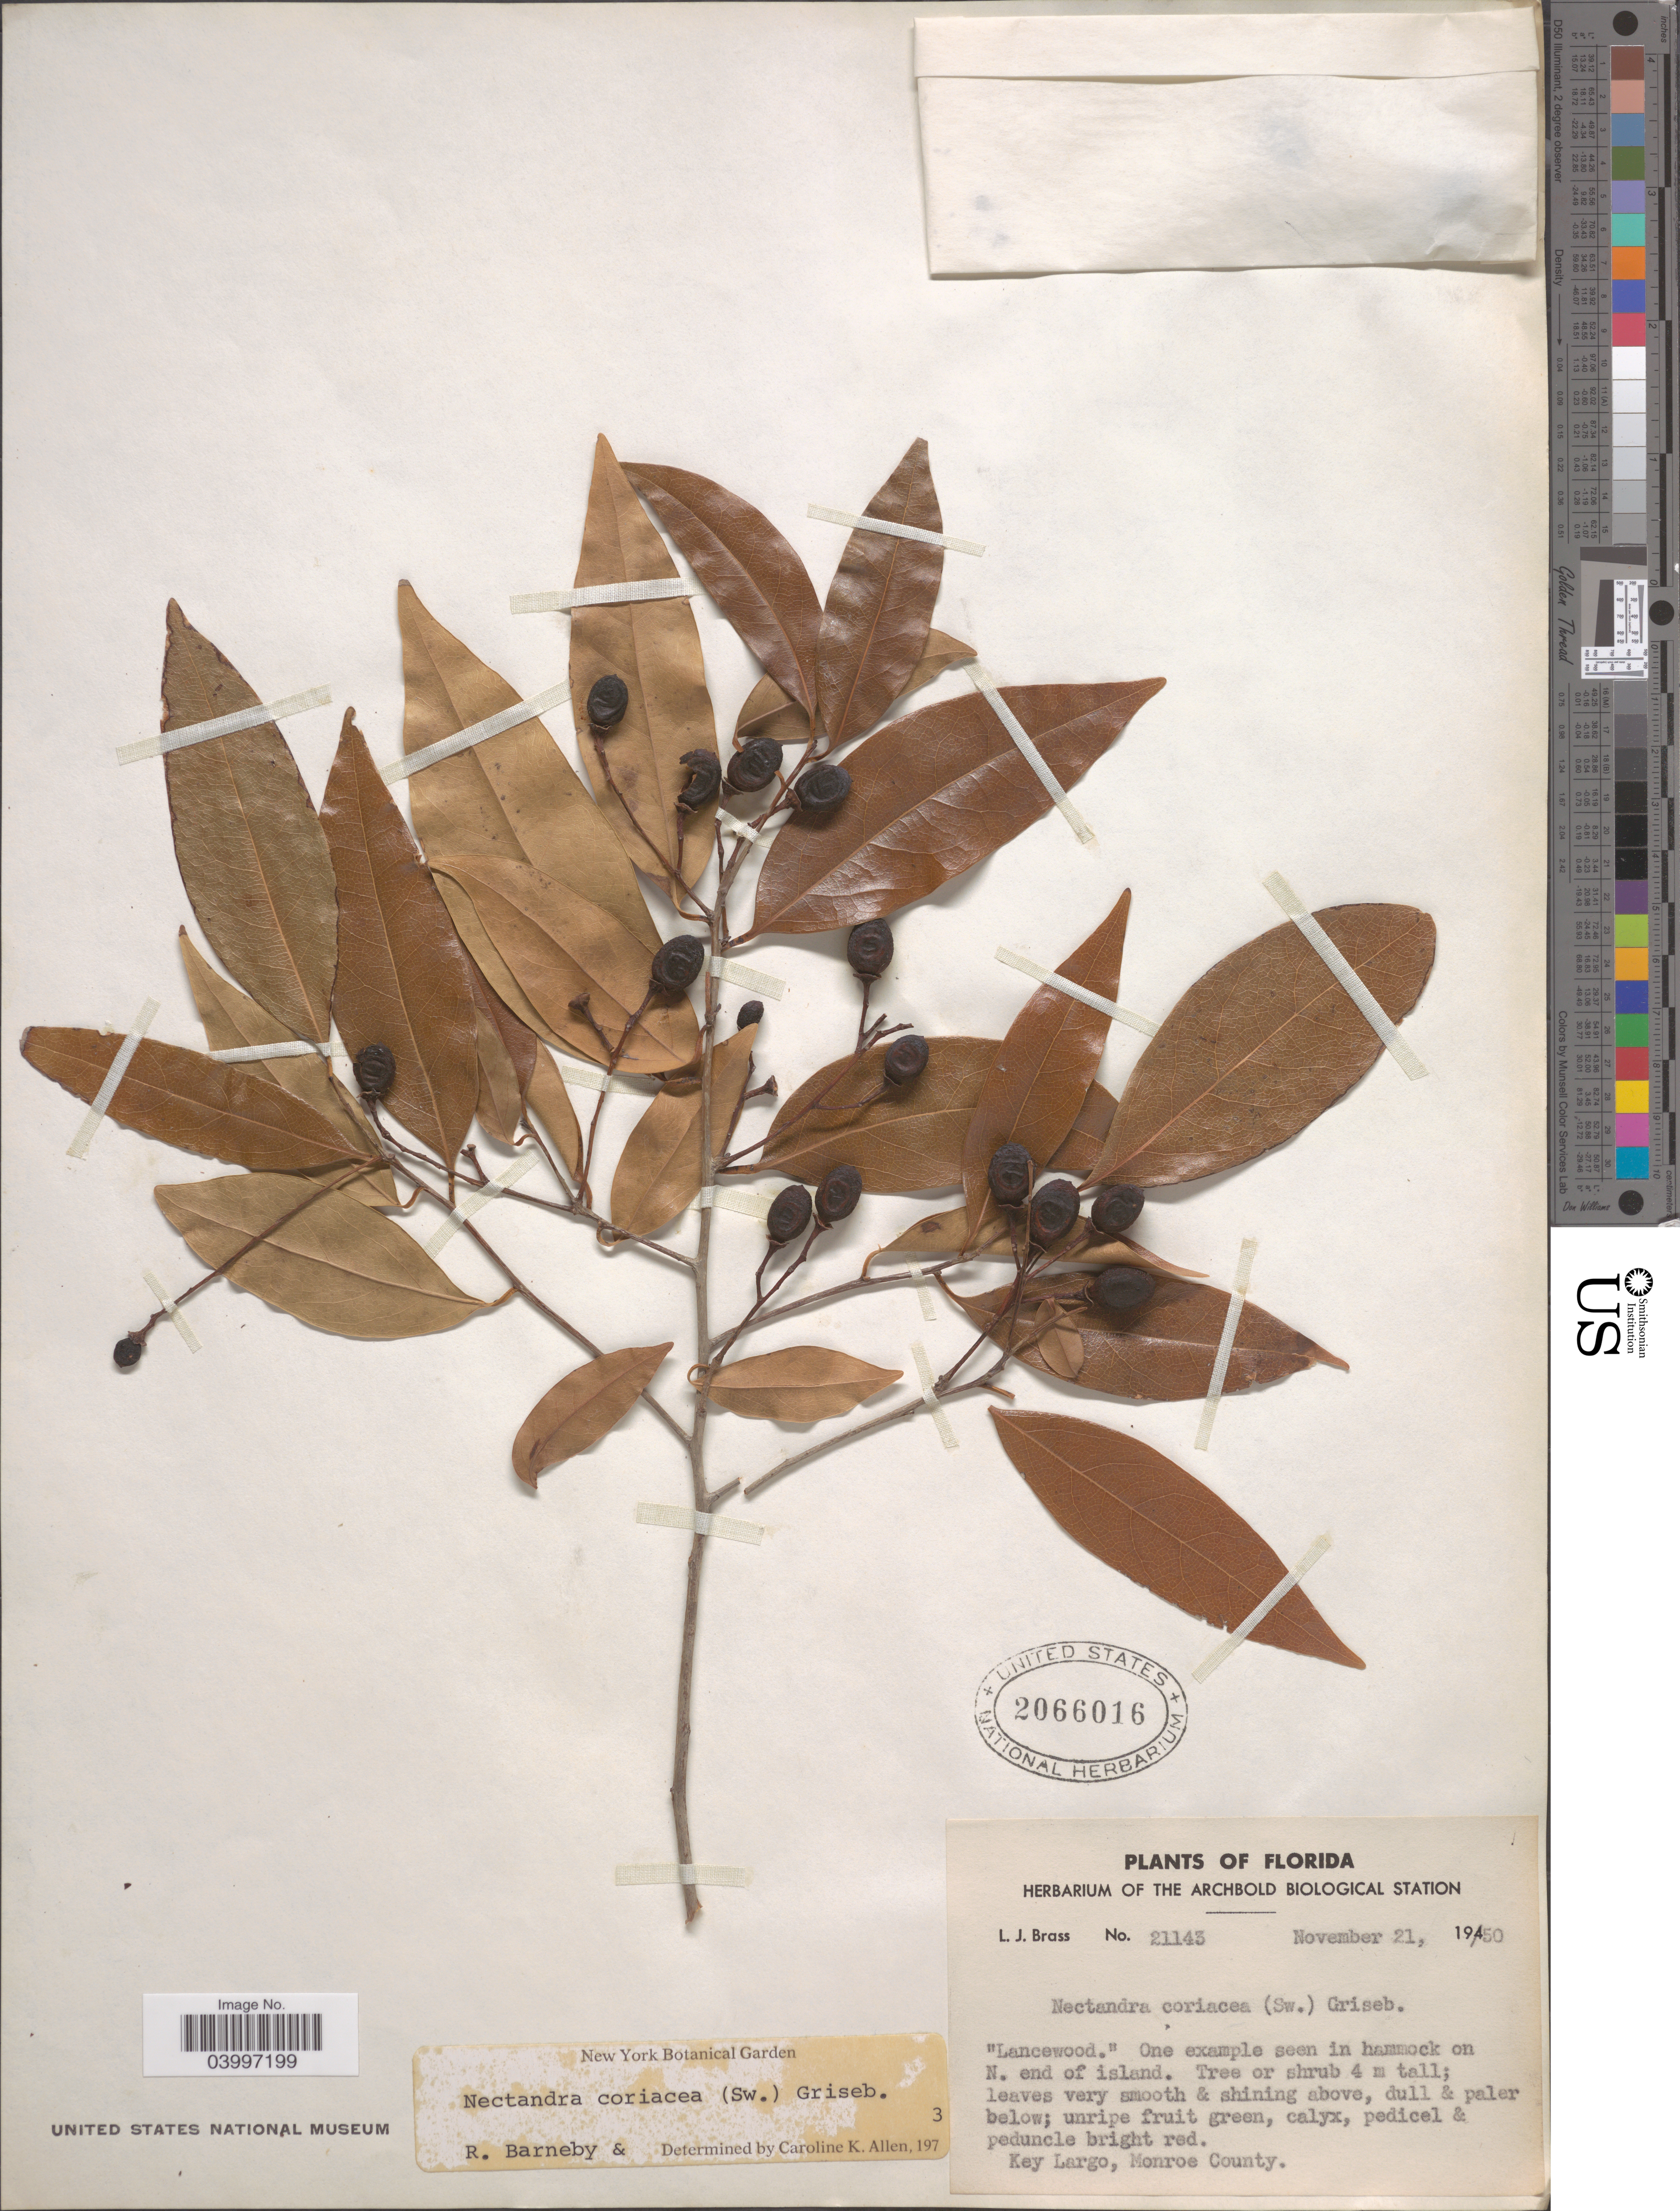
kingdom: Plantae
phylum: Tracheophyta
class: Magnoliopsida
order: Laurales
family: Lauraceae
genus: Nectandra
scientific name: Nectandra coriacea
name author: (Sw.) Griseb.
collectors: L. J. Brass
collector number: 21143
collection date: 1950-11-21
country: United States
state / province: Florida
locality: In hammock on N. end of island. Key Largo, Monroe County.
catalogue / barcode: US 2066016